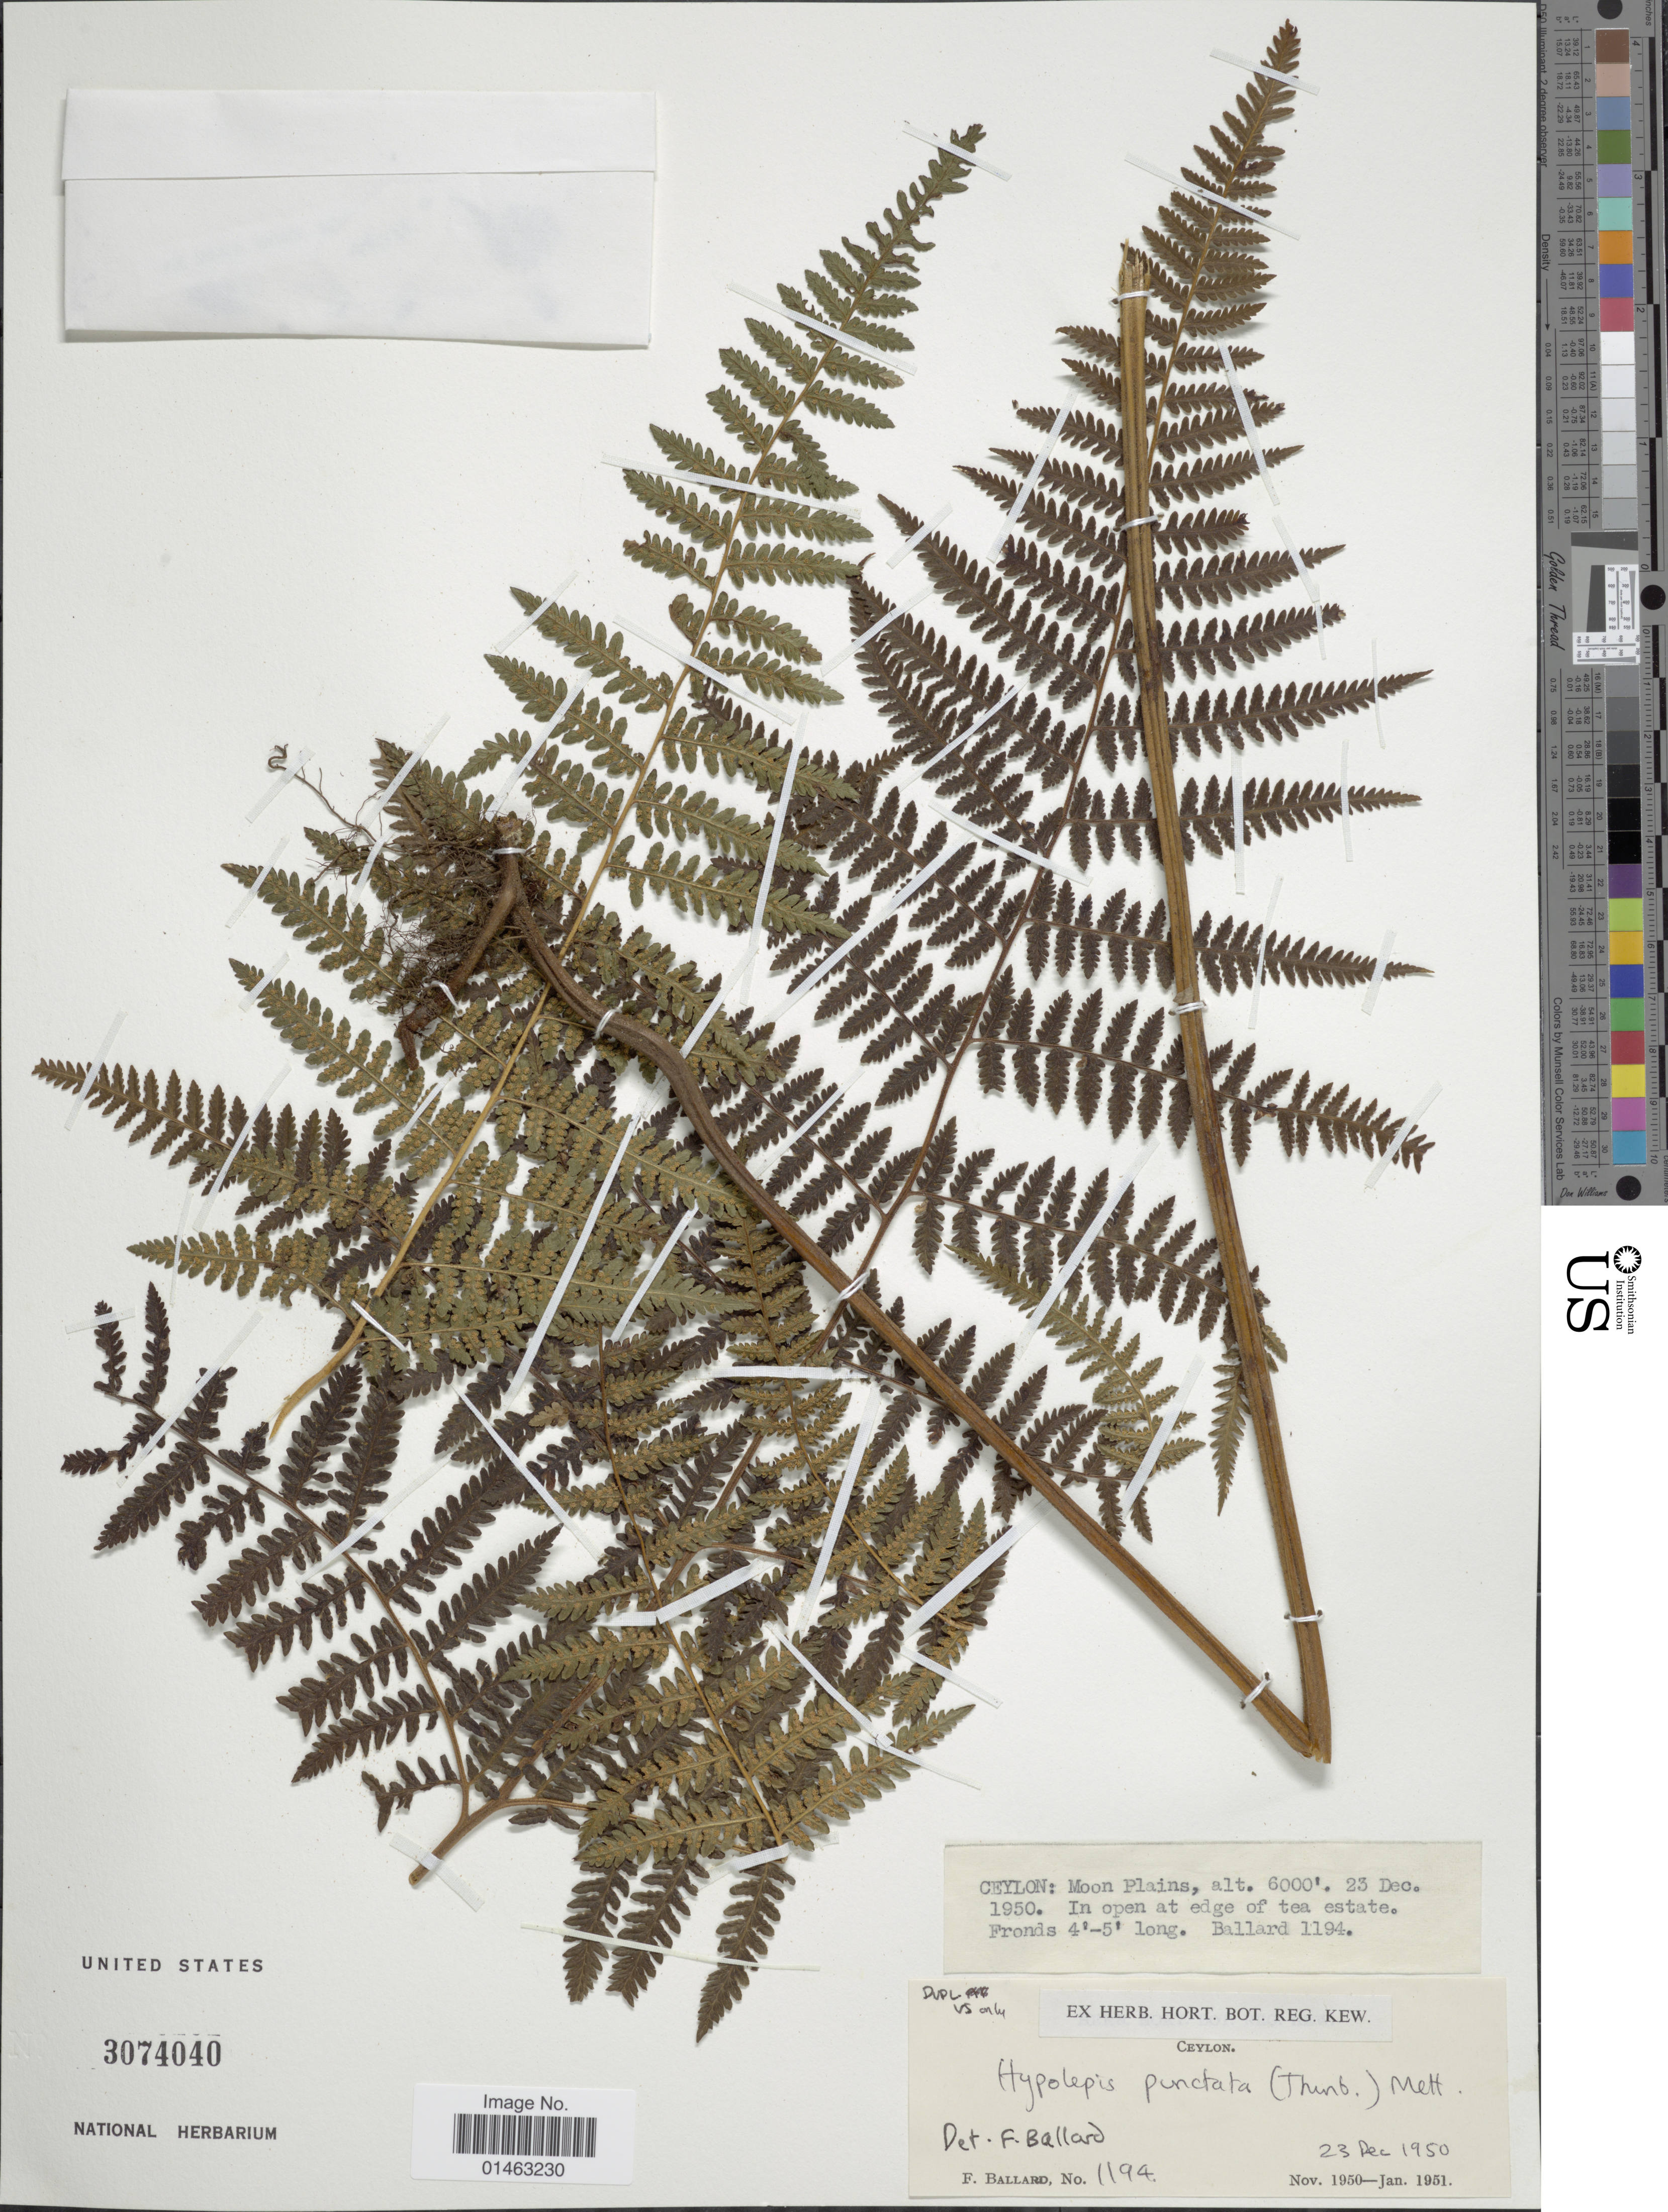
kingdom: Plantae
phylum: Tracheophyta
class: Polypodiopsida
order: Polypodiales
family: Dennstaedtiaceae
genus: Hypolepis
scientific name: Hypolepis punctata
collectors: F. Ballard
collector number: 1194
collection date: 1950-12-23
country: Sri Lanka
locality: Ceylon: Moon Plains. In open edge of tea estate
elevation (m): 1829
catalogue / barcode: US 3074040